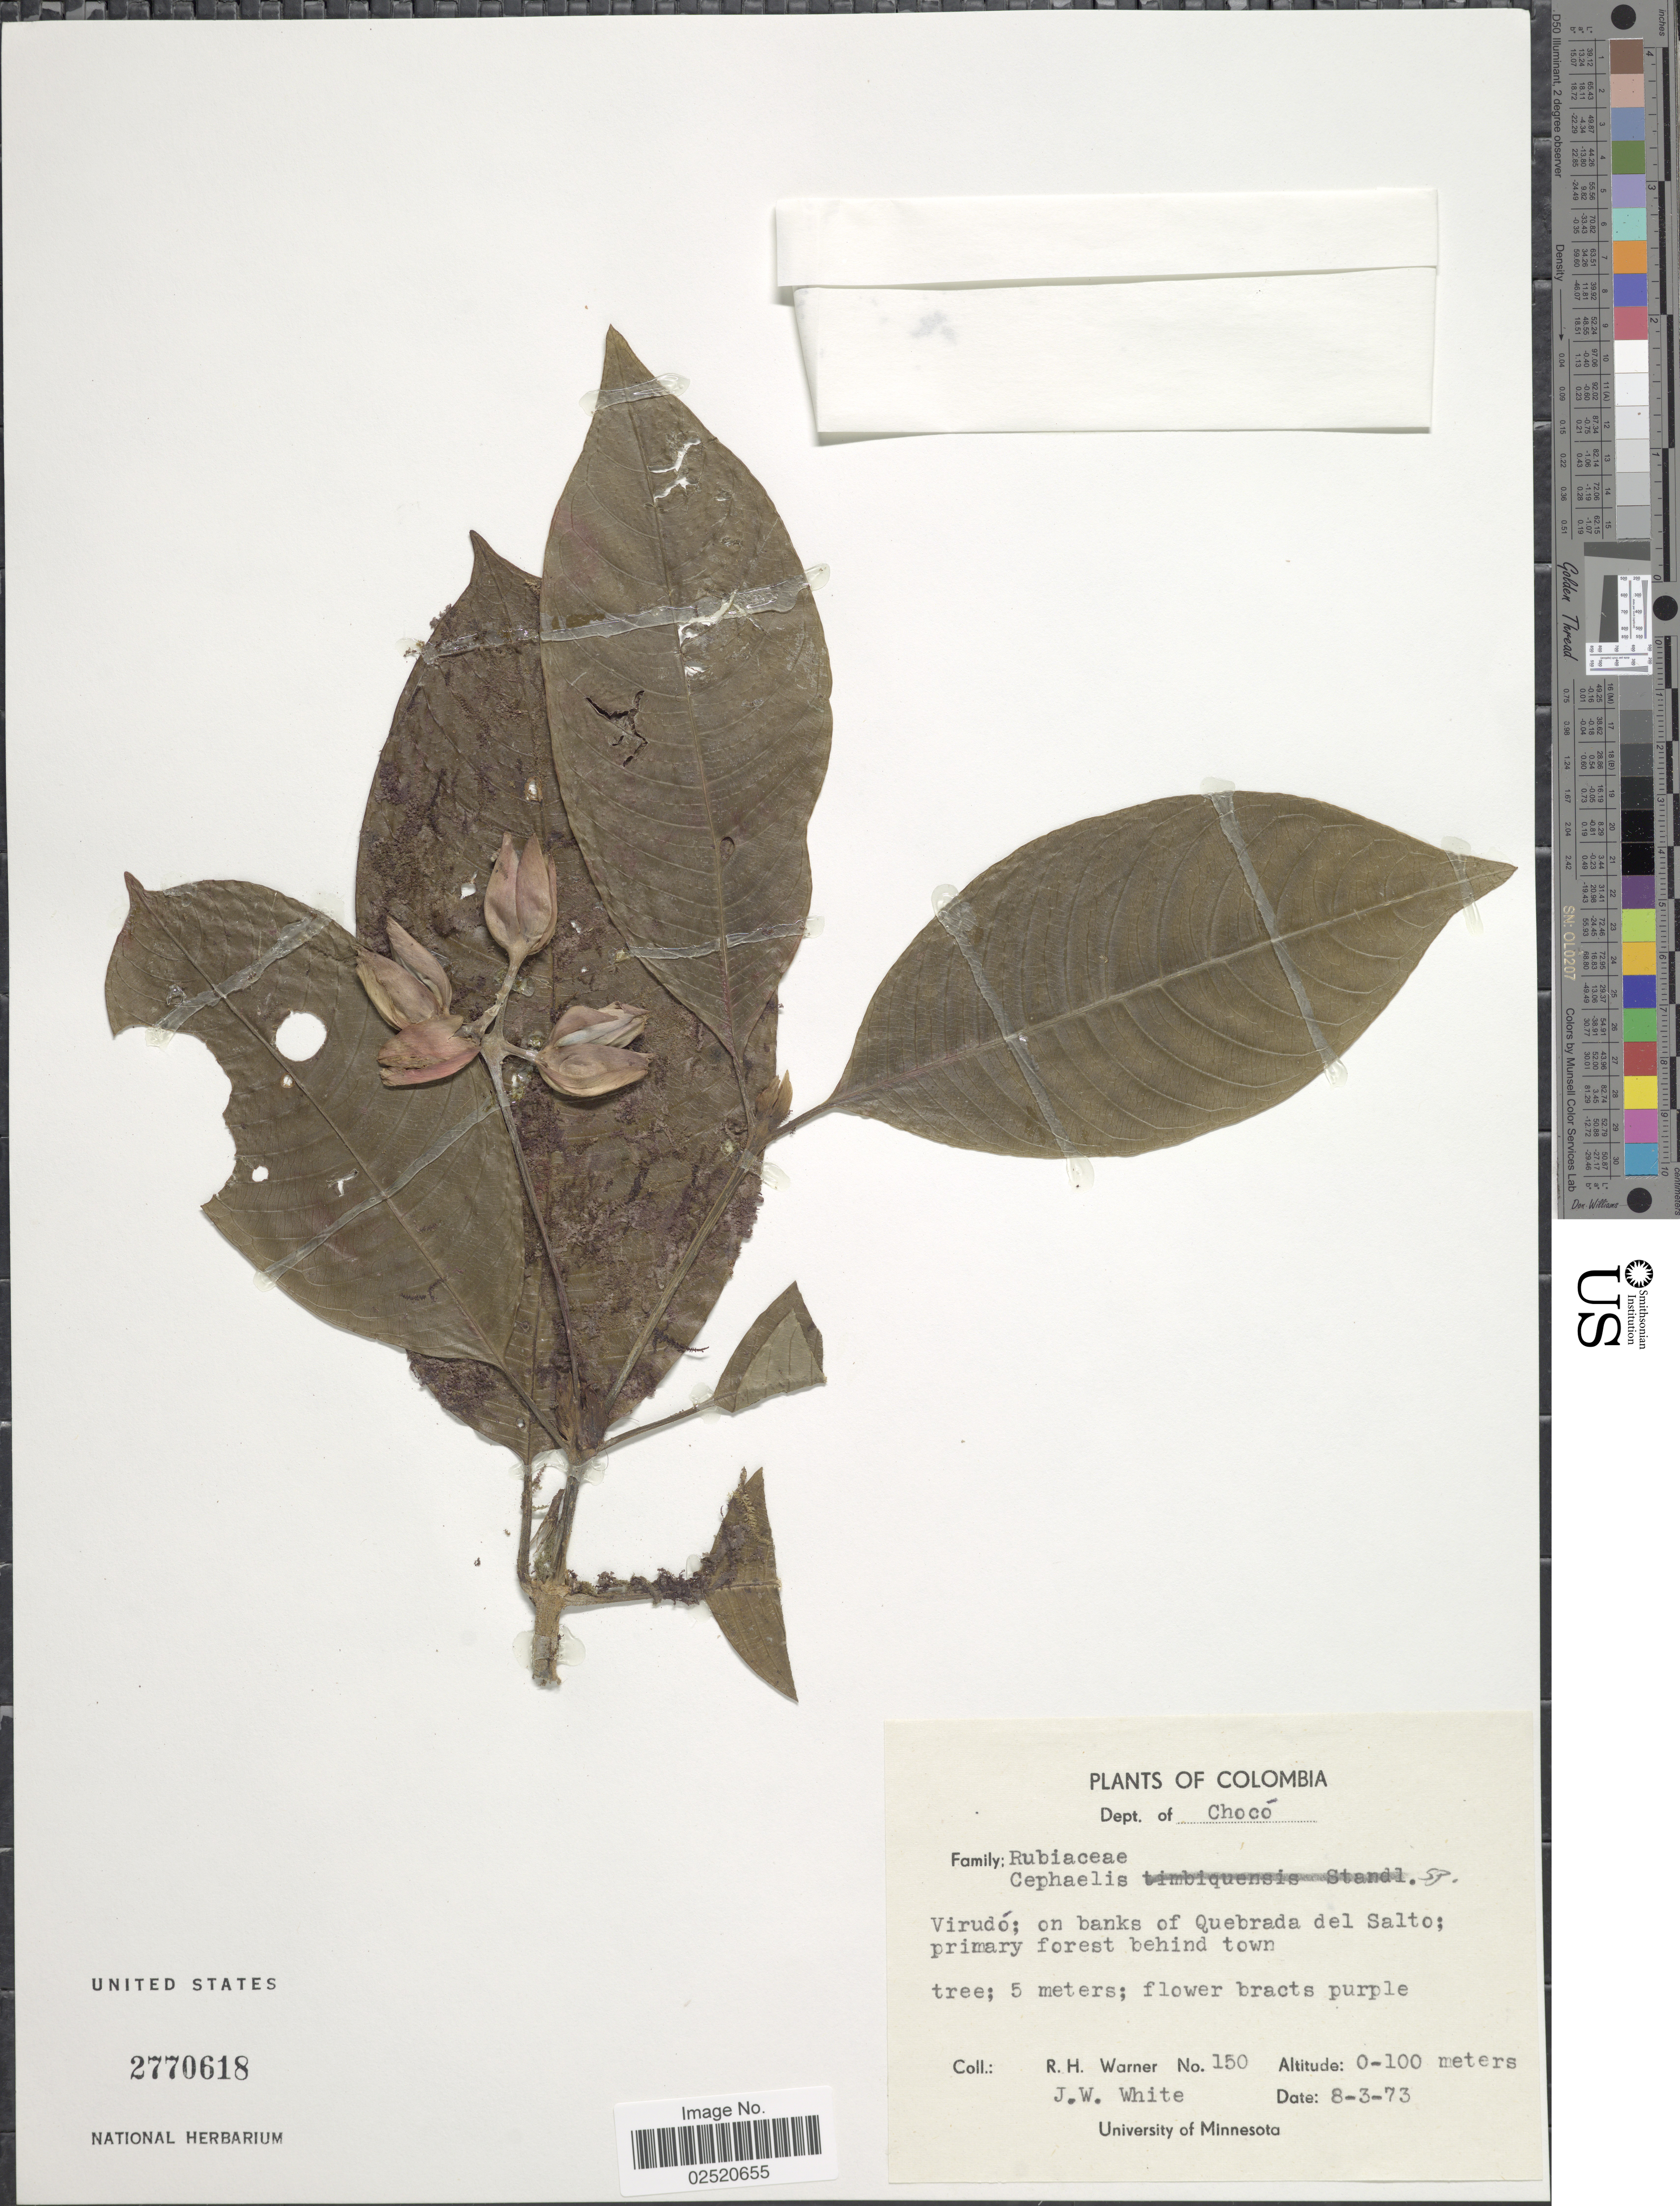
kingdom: Plantae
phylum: Tracheophyta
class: Magnoliopsida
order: Gentianales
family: Rubiaceae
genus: Psychotria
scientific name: Psychotria sp.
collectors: R. H. Warner & J. W. White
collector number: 150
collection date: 1973-03-08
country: Colombia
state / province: Chocó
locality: Virudó; on banks of Quebrada del Salto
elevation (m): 0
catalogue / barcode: US 2770618